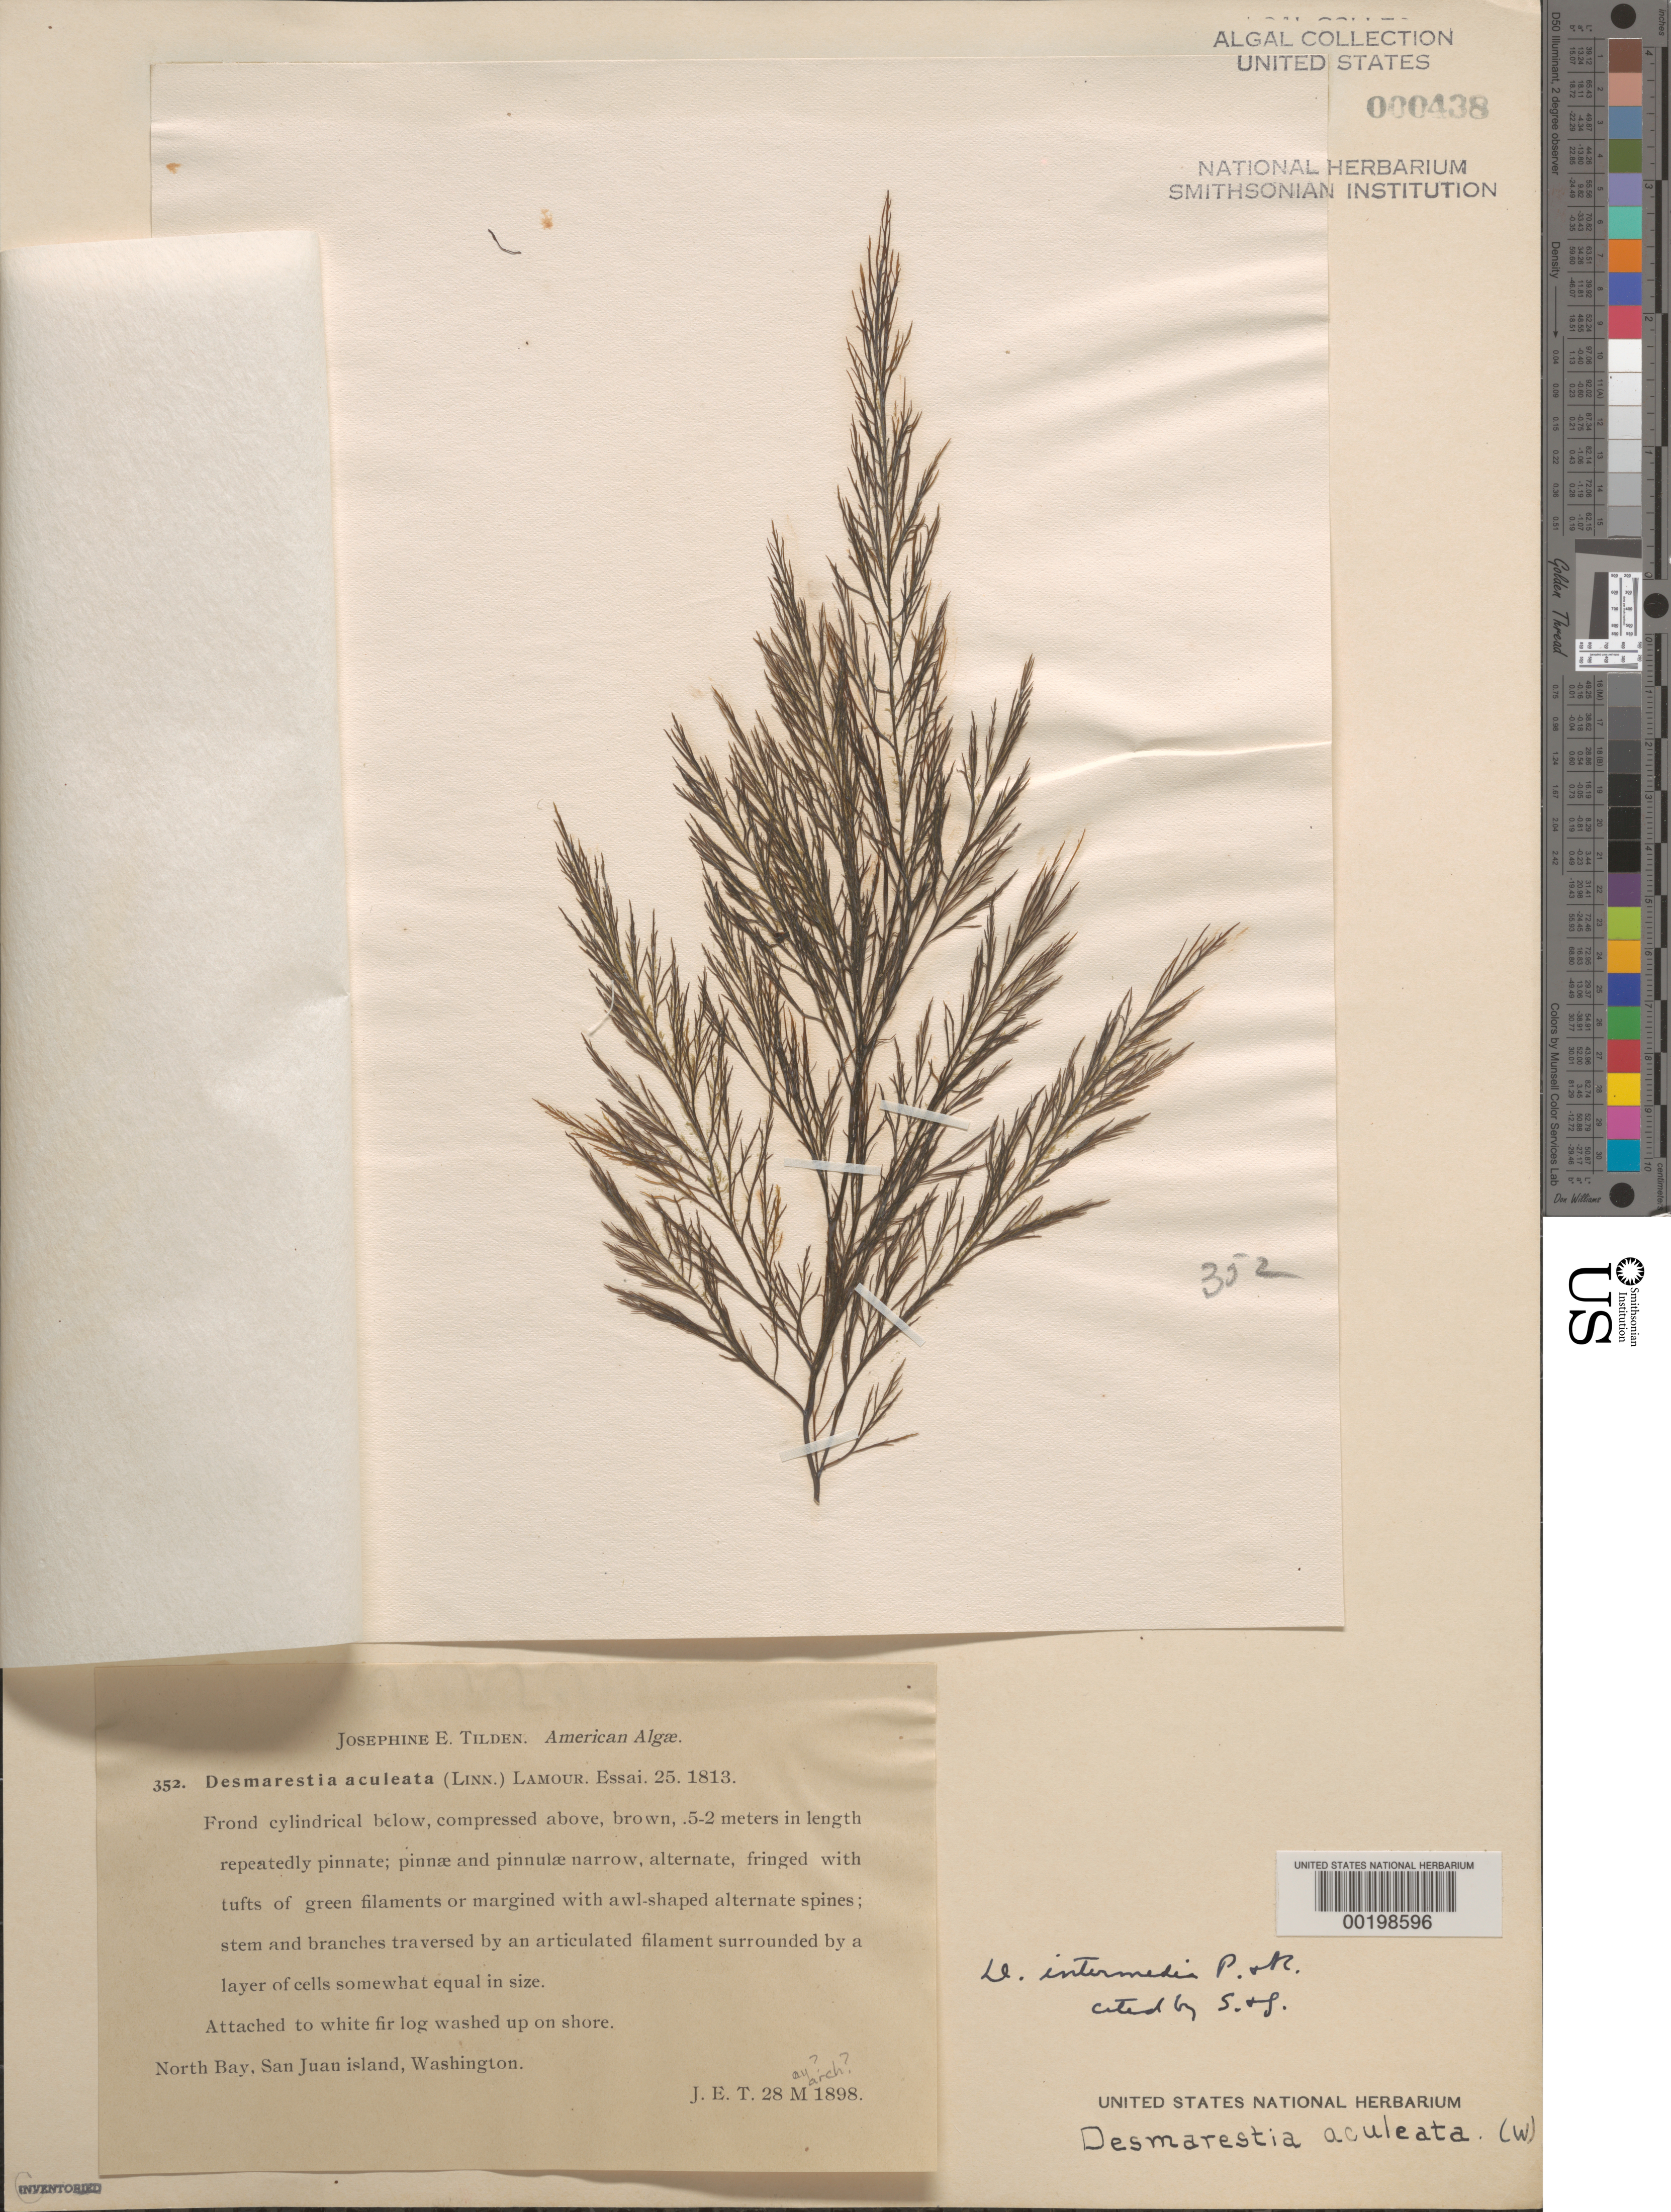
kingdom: Chromista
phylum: Ochrophyta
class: Phaeophyceae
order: Desmarestiales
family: Desmarestiaceae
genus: Desmarestia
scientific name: Desmarestia intermedia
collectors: J. E. Tilden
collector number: JET 352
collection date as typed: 28 Mar 1898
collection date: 1898-03-28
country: United States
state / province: Washington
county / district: San Juan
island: San Juan Island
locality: North Bay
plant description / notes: Tilden, American Algae, as Desmarestia aculeata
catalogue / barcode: US 438